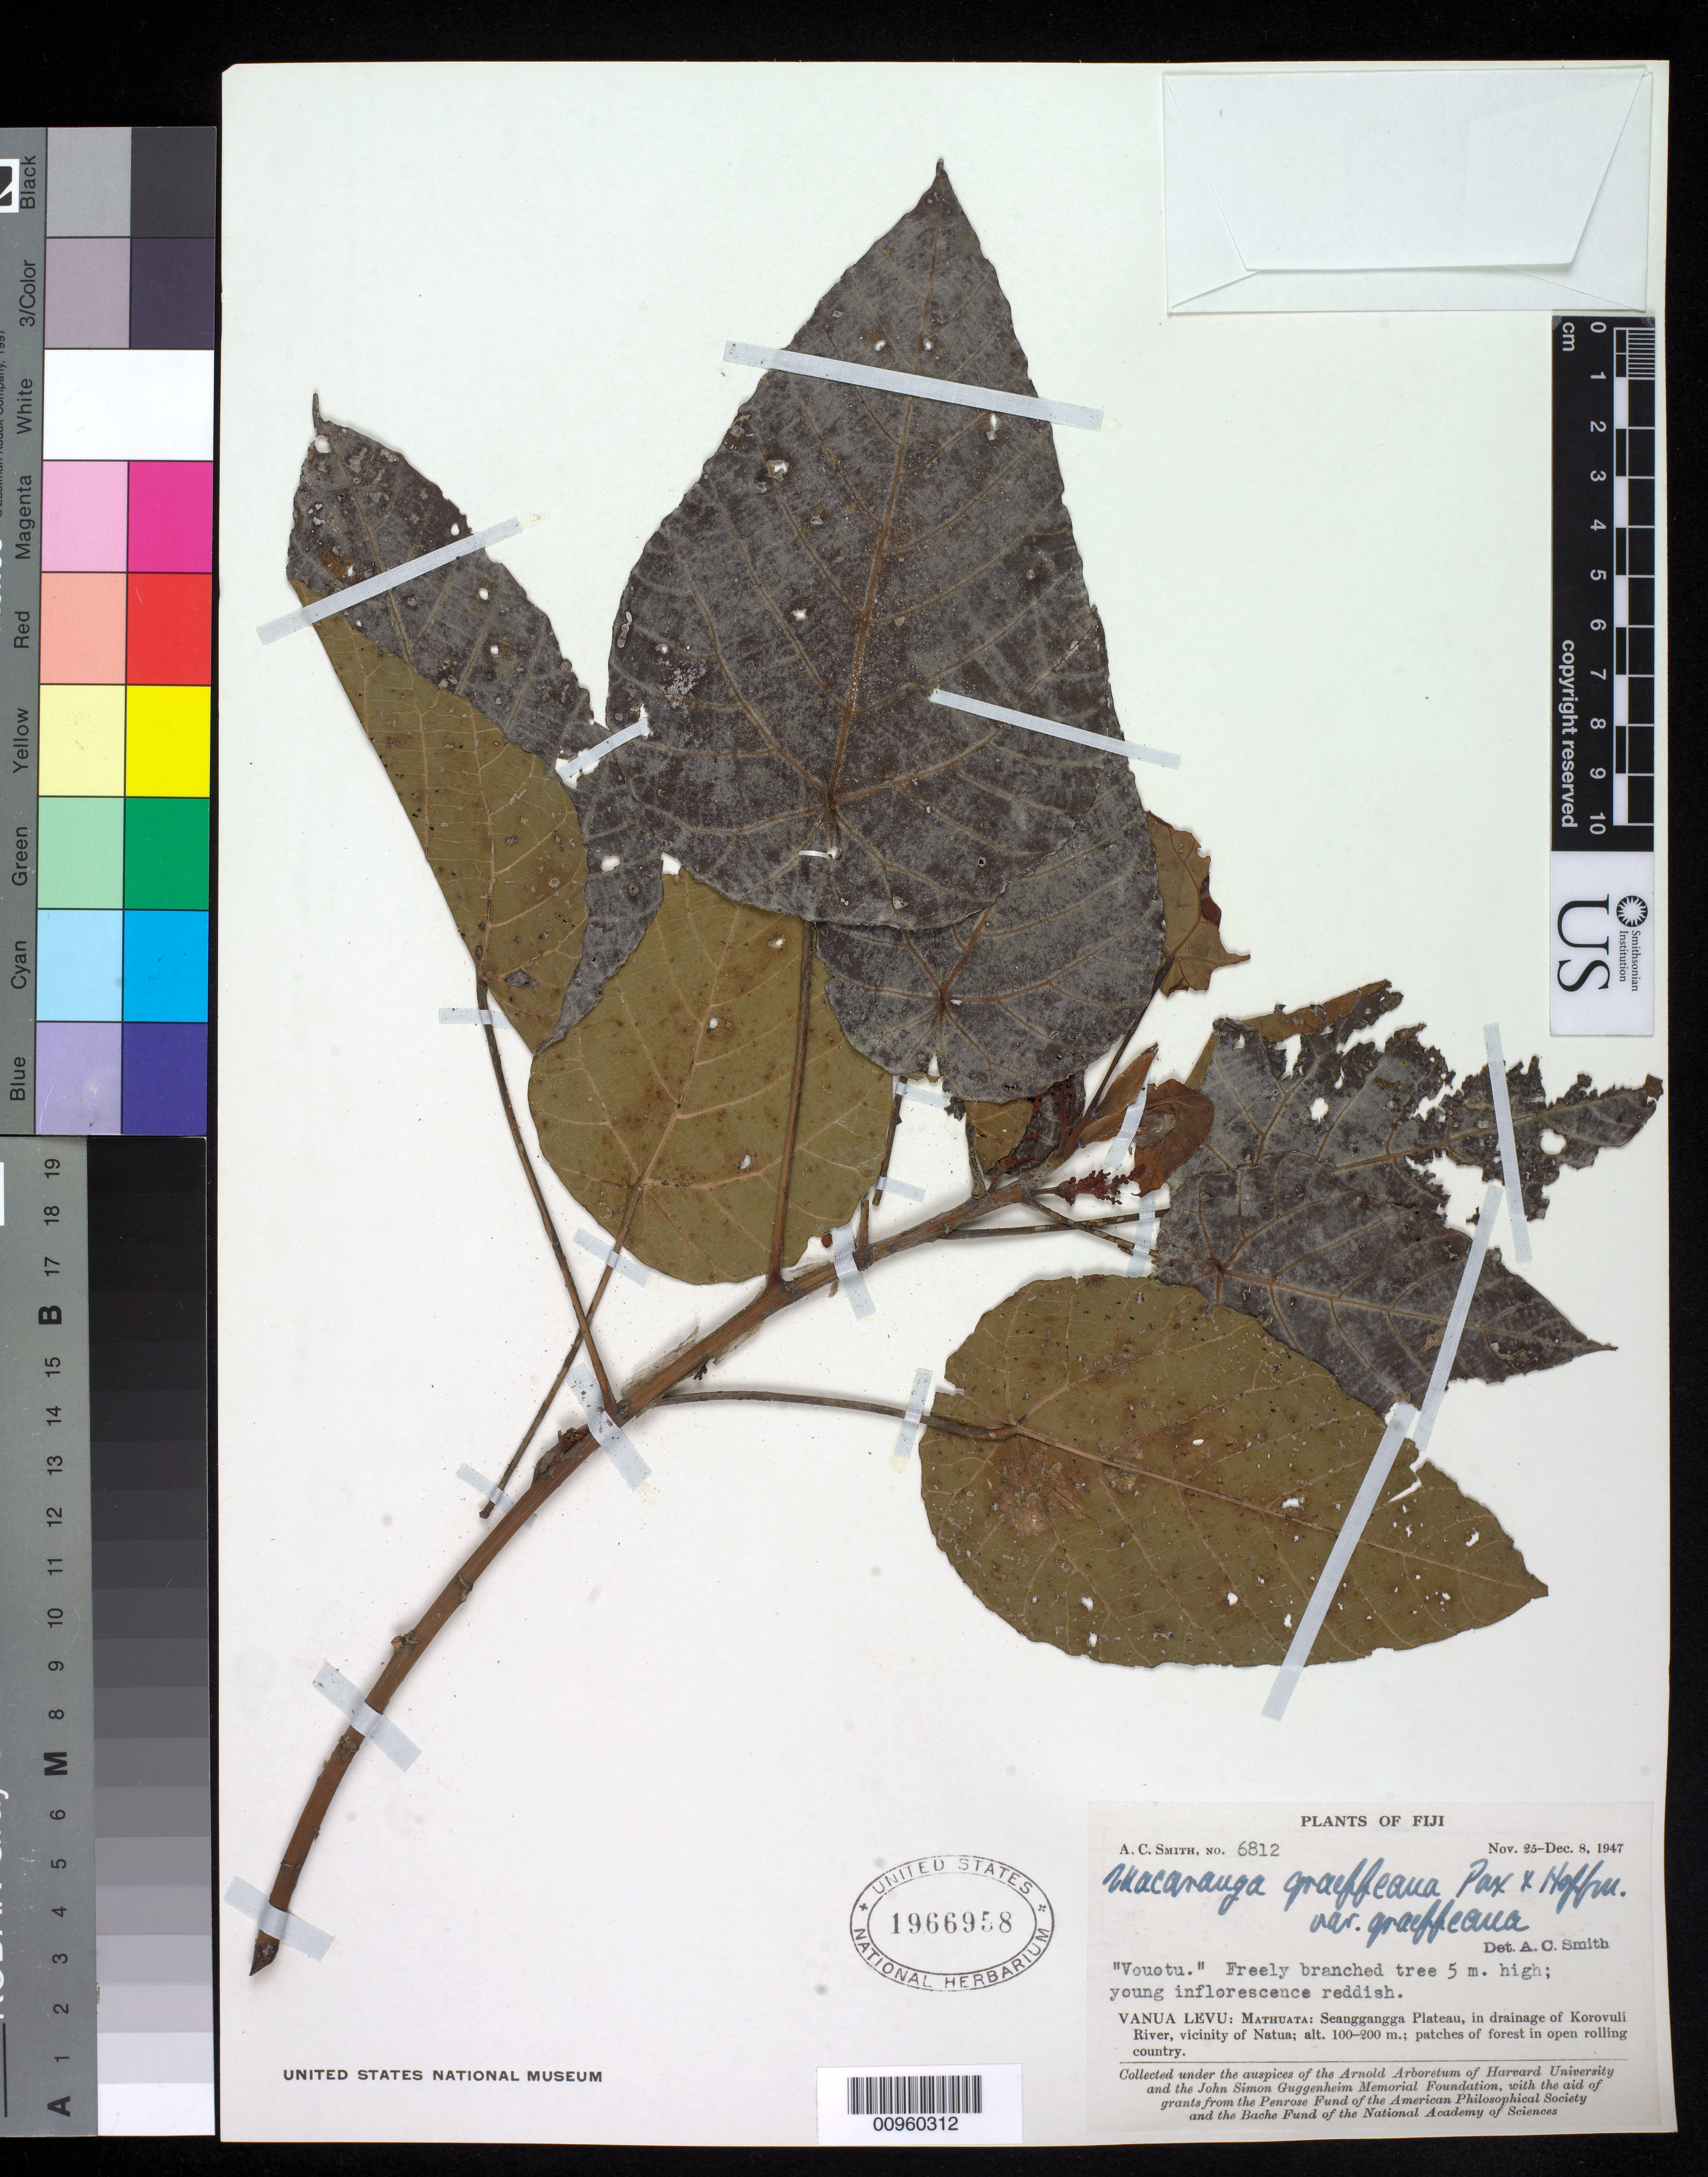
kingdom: Plantae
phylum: Tracheophyta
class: Magnoliopsida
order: Malpighiales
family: Euphorbiaceae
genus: Macaranga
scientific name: Macaranga graeffeana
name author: Pax & K. Hoffm.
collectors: C. A. Smith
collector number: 6812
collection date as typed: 25 Nov 1947 to 08 Dec 1947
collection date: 1947-11-25/1947-12-08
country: Fiji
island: Macuata-i-Wai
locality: Seanggangga Plateau, drainage of Korovuli River, vicinity of Natua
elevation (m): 100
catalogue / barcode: US 1966958